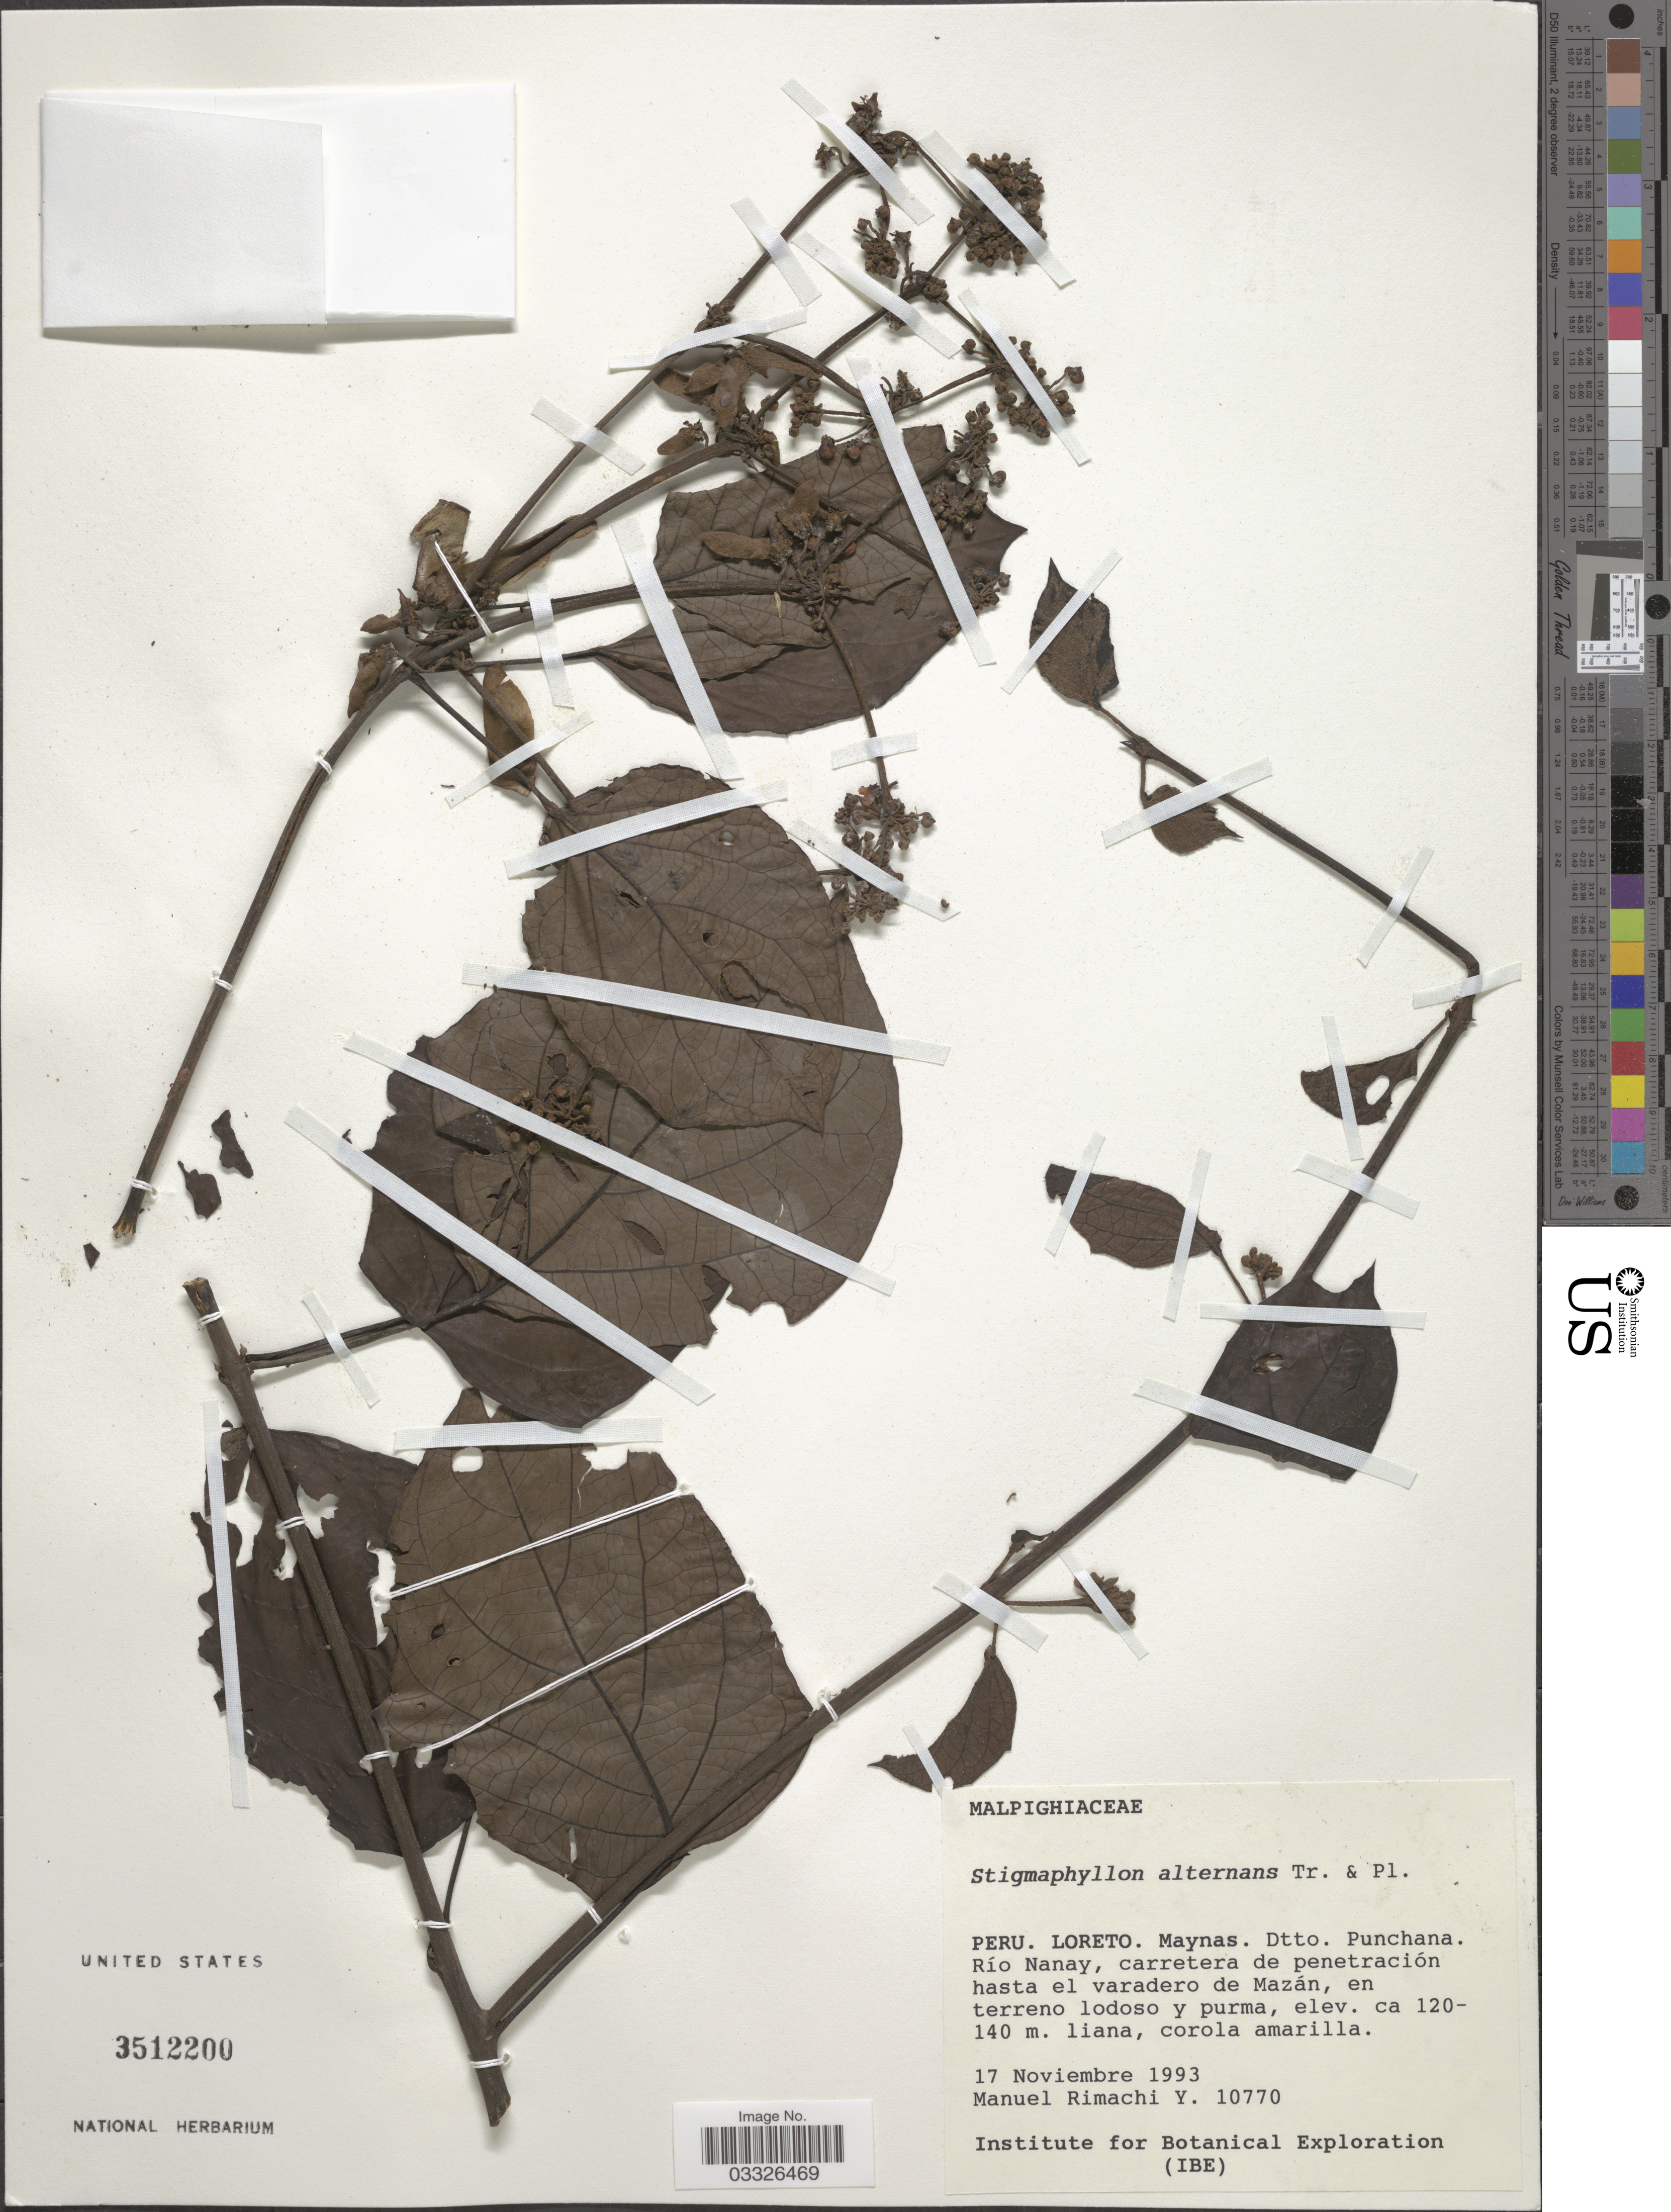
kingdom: Plantae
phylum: Tracheophyta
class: Magnoliopsida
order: Malpighiales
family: Malpighiaceae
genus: Stigmaphyllon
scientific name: Stigmaphyllon alternans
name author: Triana & Planch.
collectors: M. Rimachi Y.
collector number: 10770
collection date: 1993-11-17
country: Peru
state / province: Loreto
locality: Maynas. Dtto. Punchana. Río Nanay, carretera de penetración hasta el varadero de Mazán, en terreno lodoso y purma.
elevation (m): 120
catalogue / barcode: US 3512200